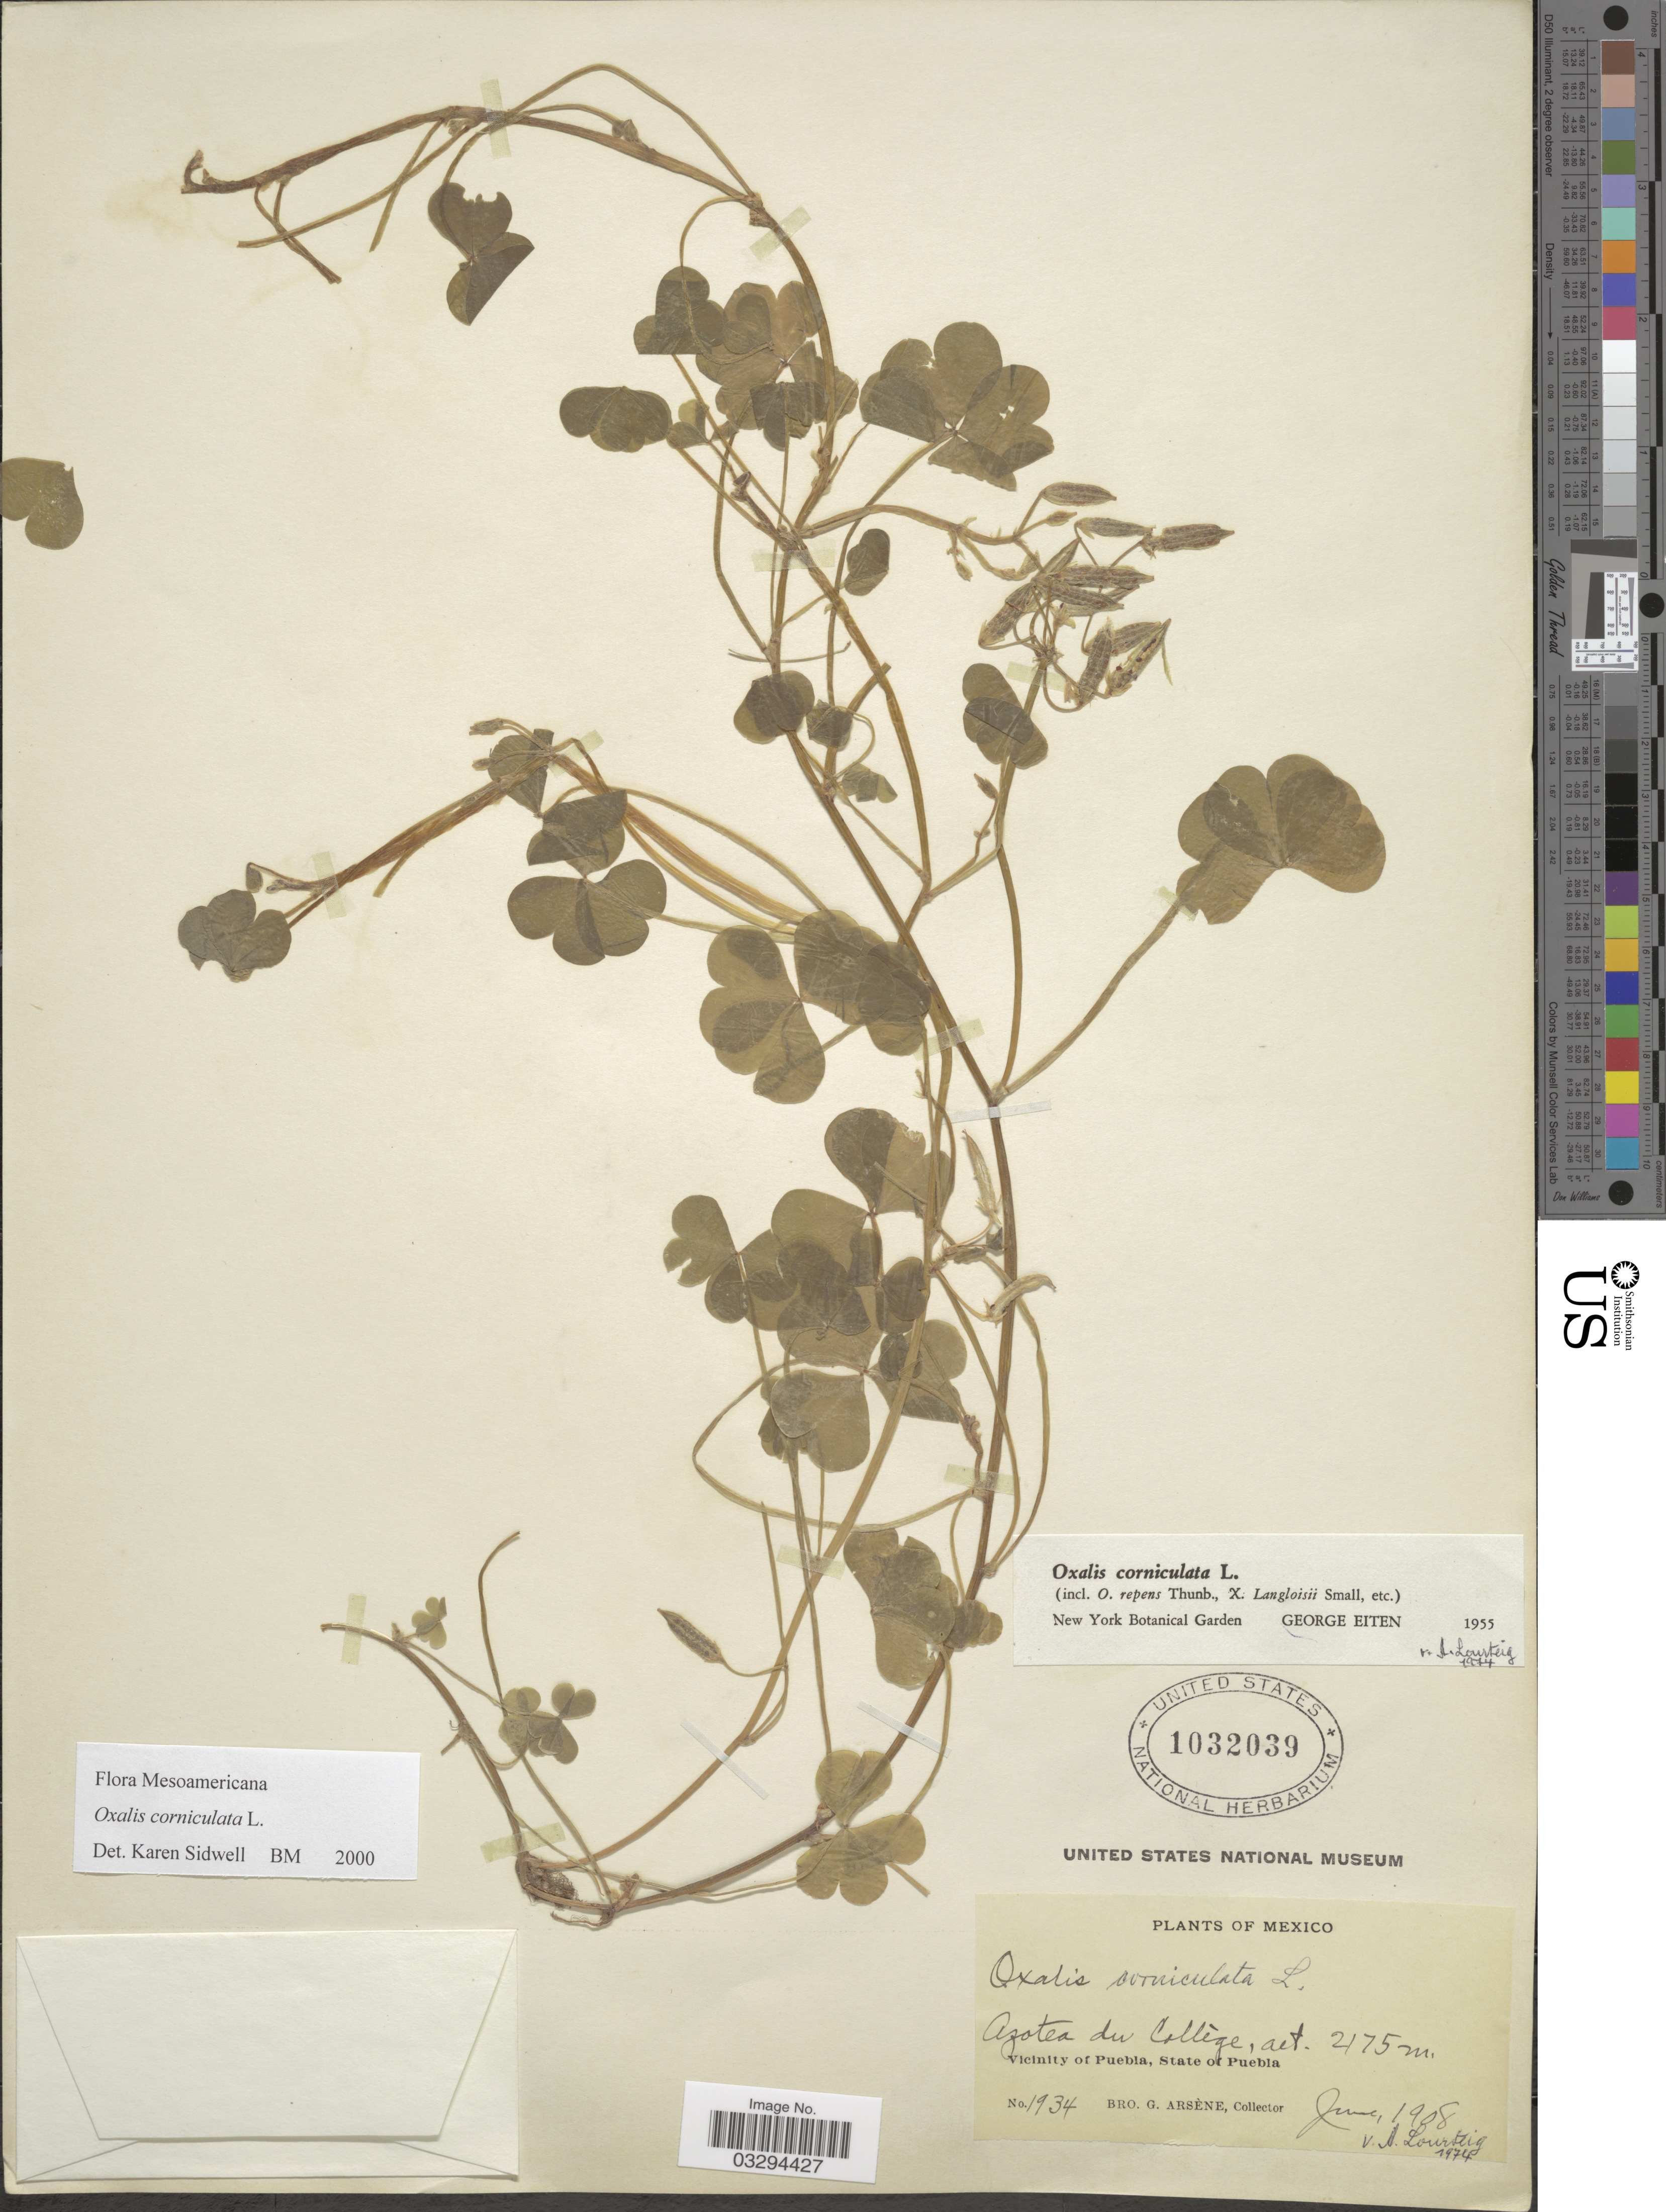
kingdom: Plantae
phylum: Tracheophyta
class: Magnoliopsida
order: Oxalidales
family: Oxalidaceae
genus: Oxalis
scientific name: Oxalis corniculata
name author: L.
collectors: Bro. G. Arsène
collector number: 1934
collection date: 1908-06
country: Mexico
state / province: Puebla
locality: Azotca du Collège, Vicinity of Puebla.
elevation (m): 2175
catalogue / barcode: US 1032039